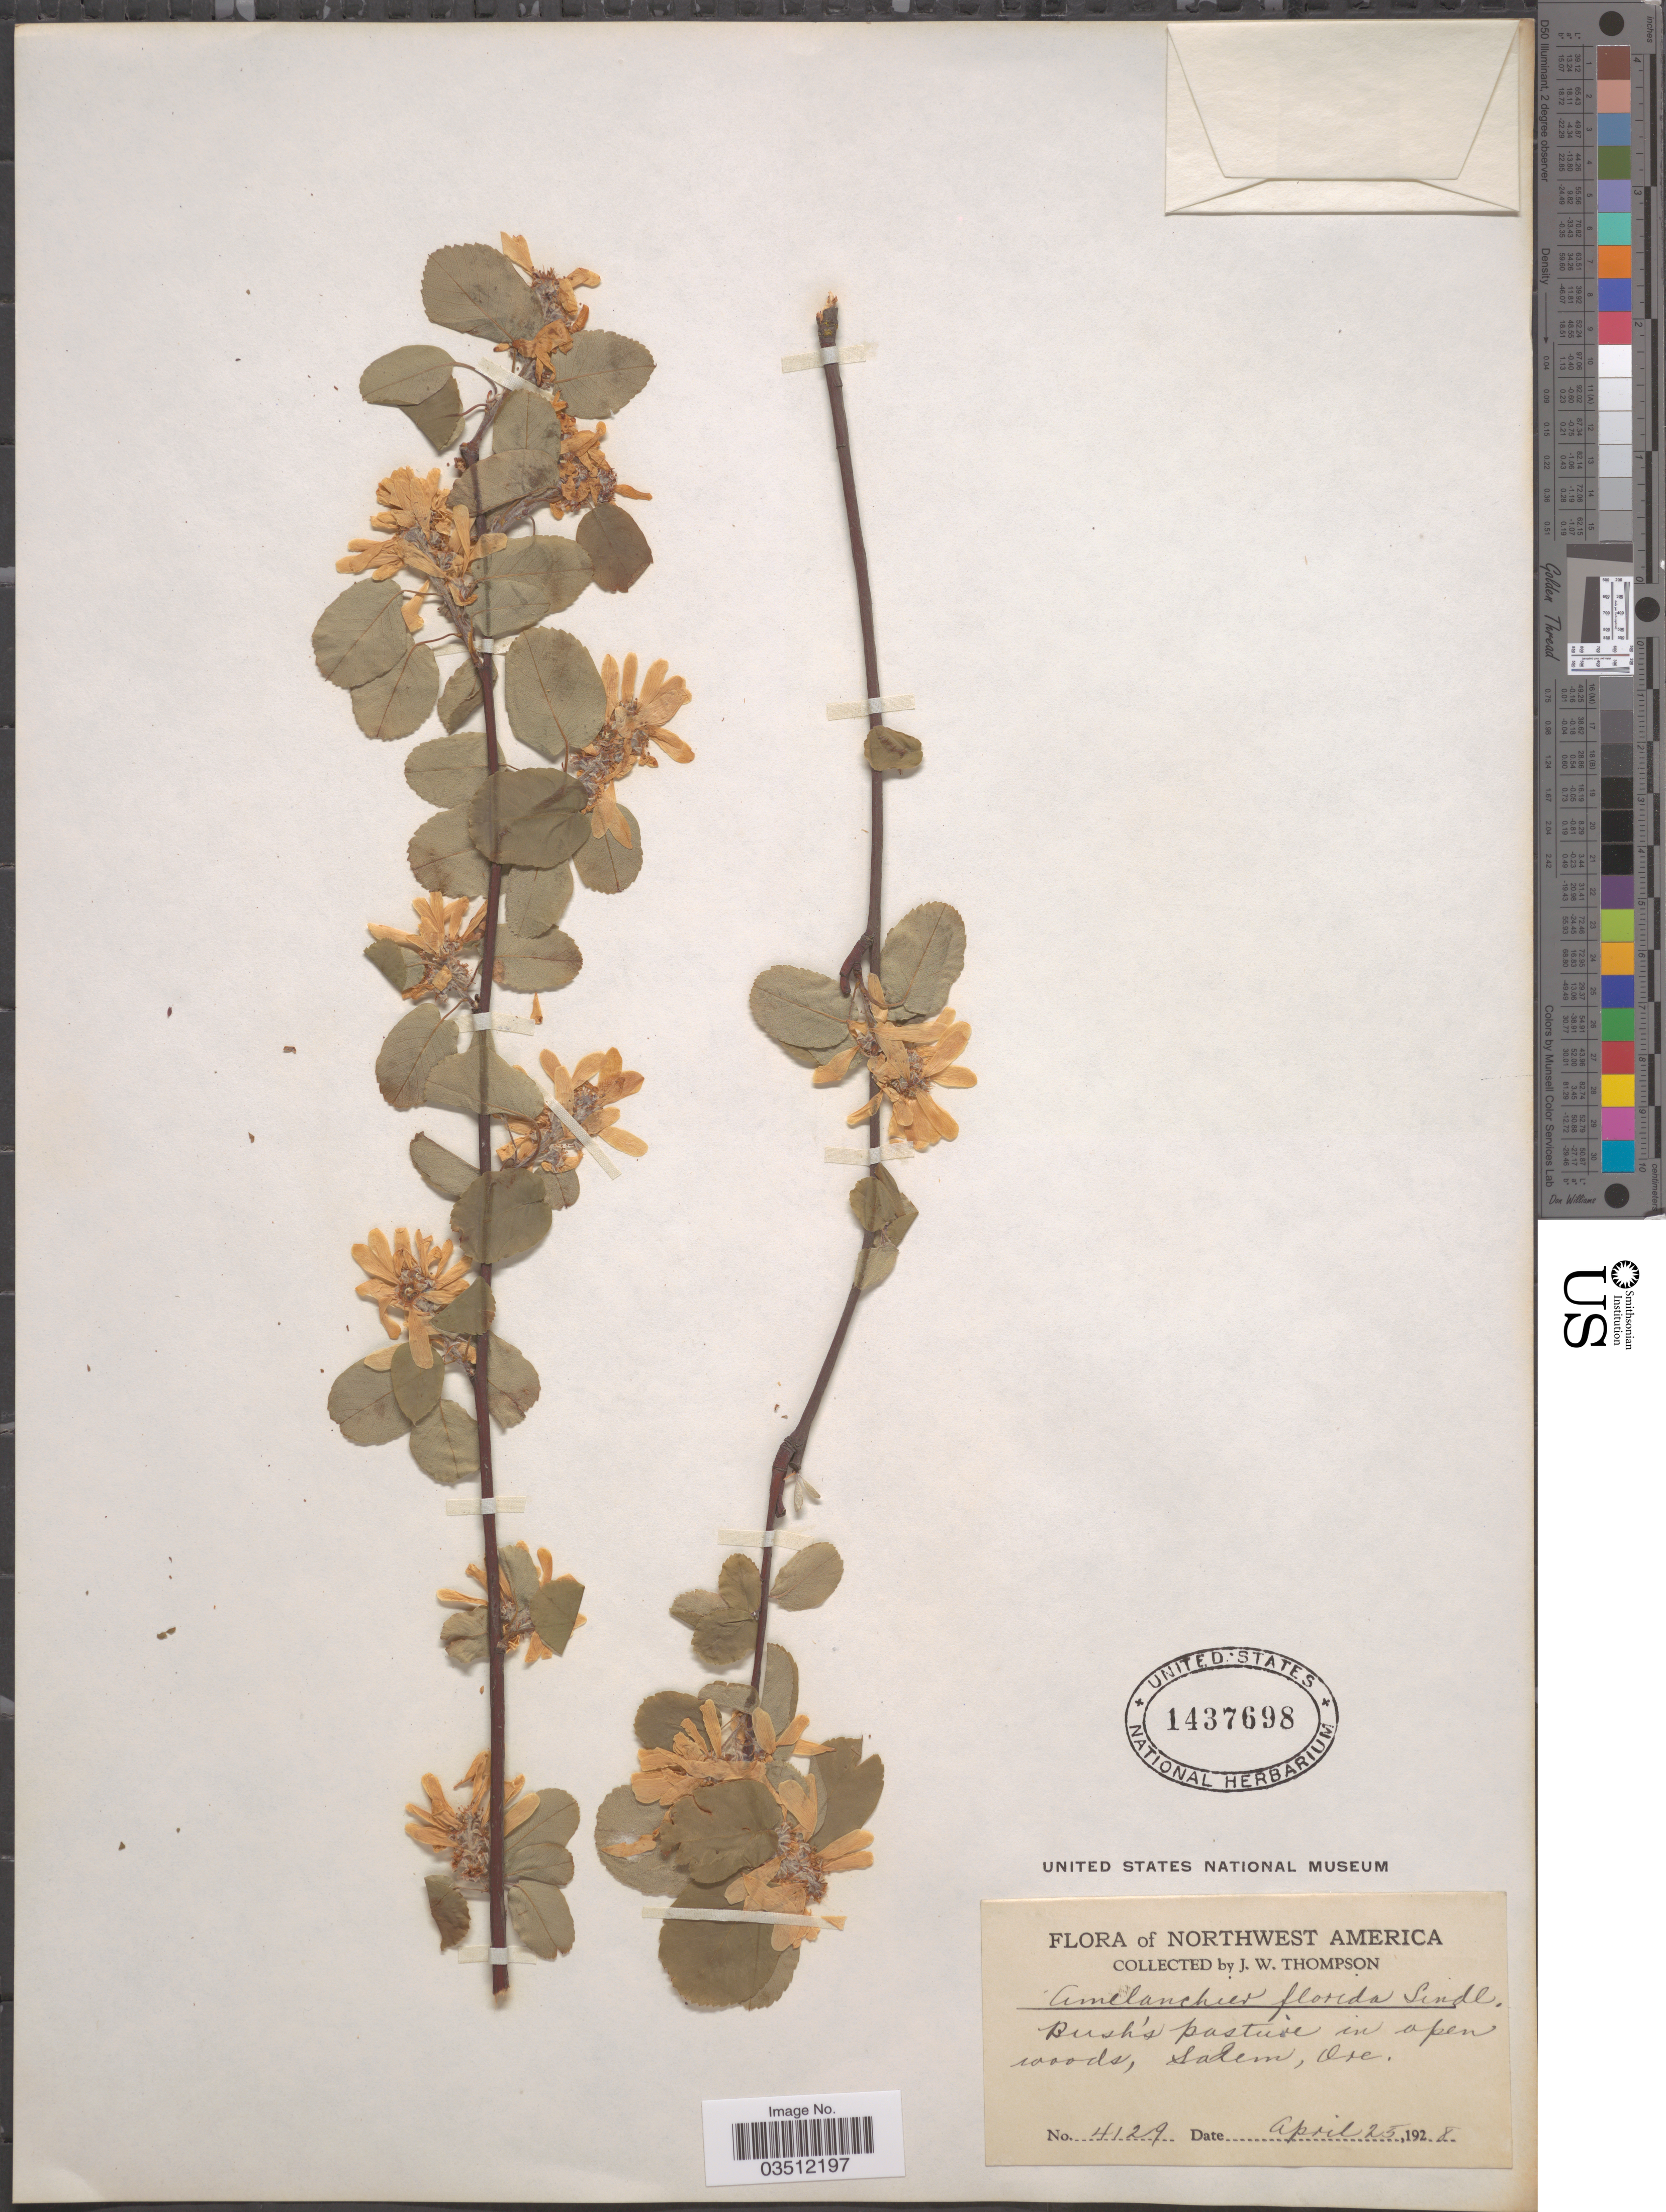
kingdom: Plantae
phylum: Tracheophyta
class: Magnoliopsida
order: Rosales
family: Rosaceae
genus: Amelanchier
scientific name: Amelanchier florida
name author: Lindl.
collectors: J. Thompson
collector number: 4129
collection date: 1928-04-25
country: United States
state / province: Oregon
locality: Salem.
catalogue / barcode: US 1437698